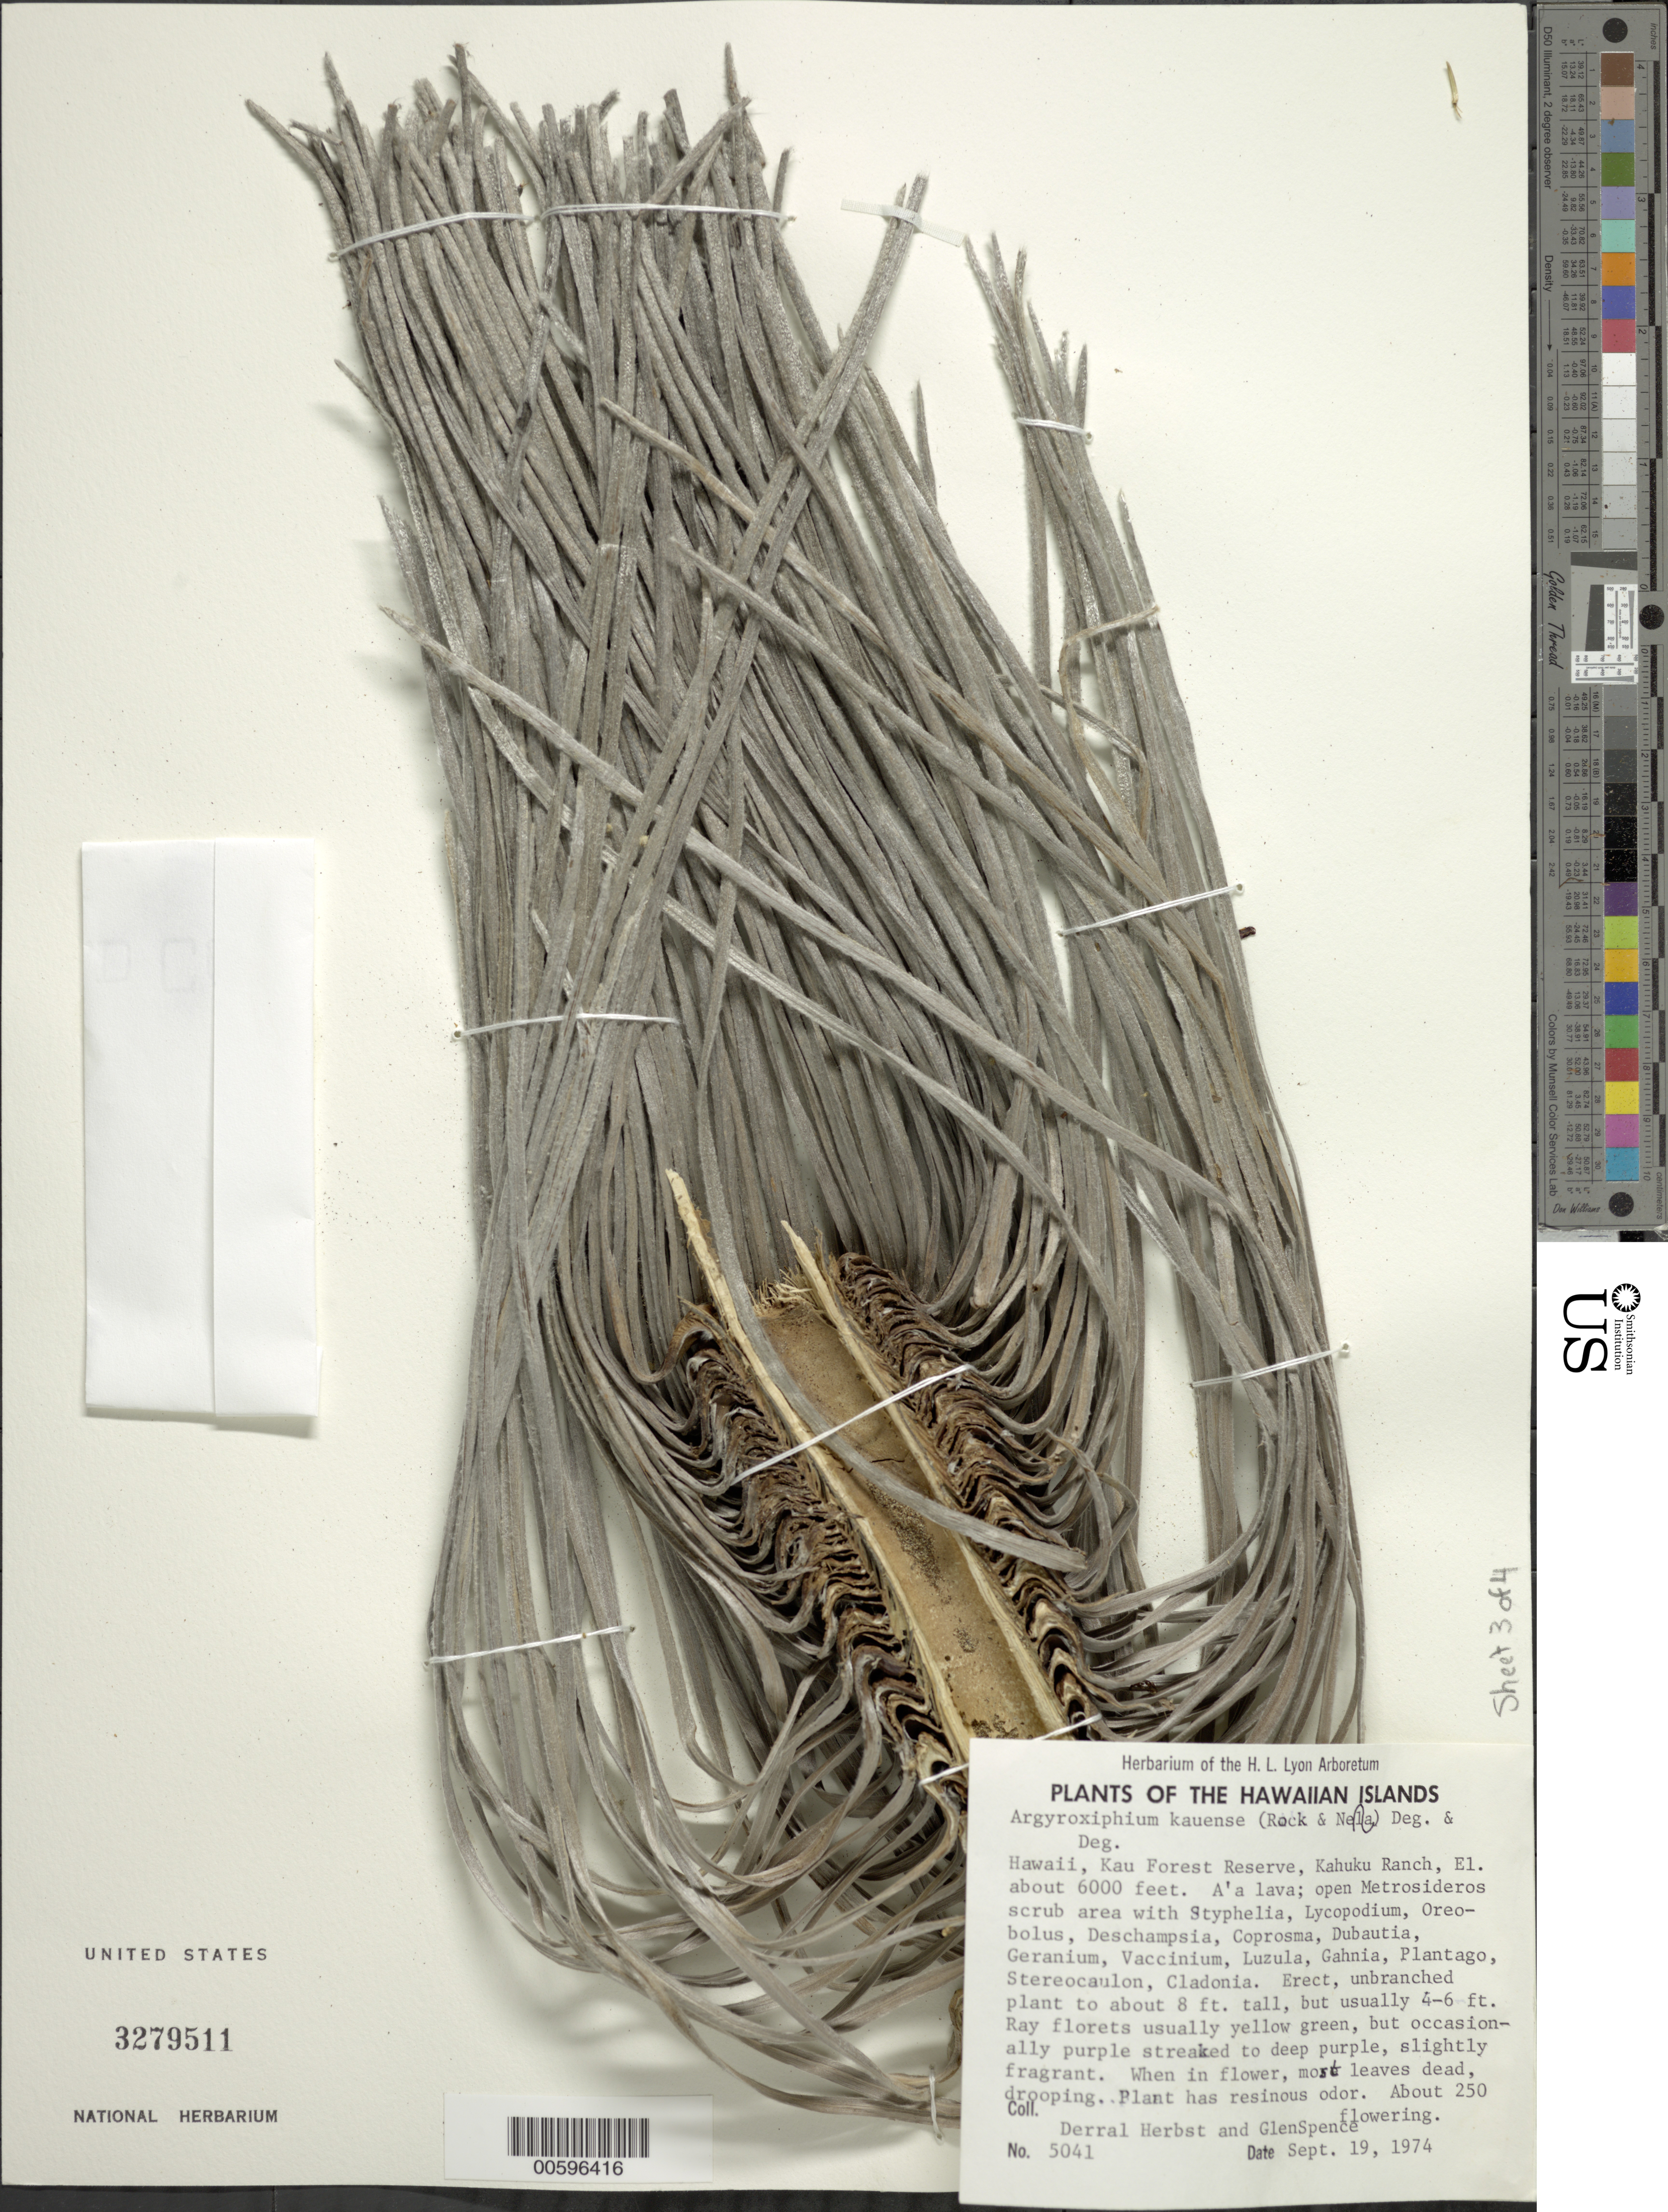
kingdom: Plantae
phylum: Tracheophyta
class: Magnoliopsida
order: Asterales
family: Asteraceae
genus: Argyroxiphium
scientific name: Argyroxiphium kauense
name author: (Rock & Neal) O. Deg. & I. Deg.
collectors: D. R. Herbst & G. Spence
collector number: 5041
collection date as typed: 19 Sep 1974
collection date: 1974-09-19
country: United States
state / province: Hawaii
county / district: Hawaii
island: Hawaii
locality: Kau For Res, Kahuku Ranch.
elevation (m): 1829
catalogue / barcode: US 3279511